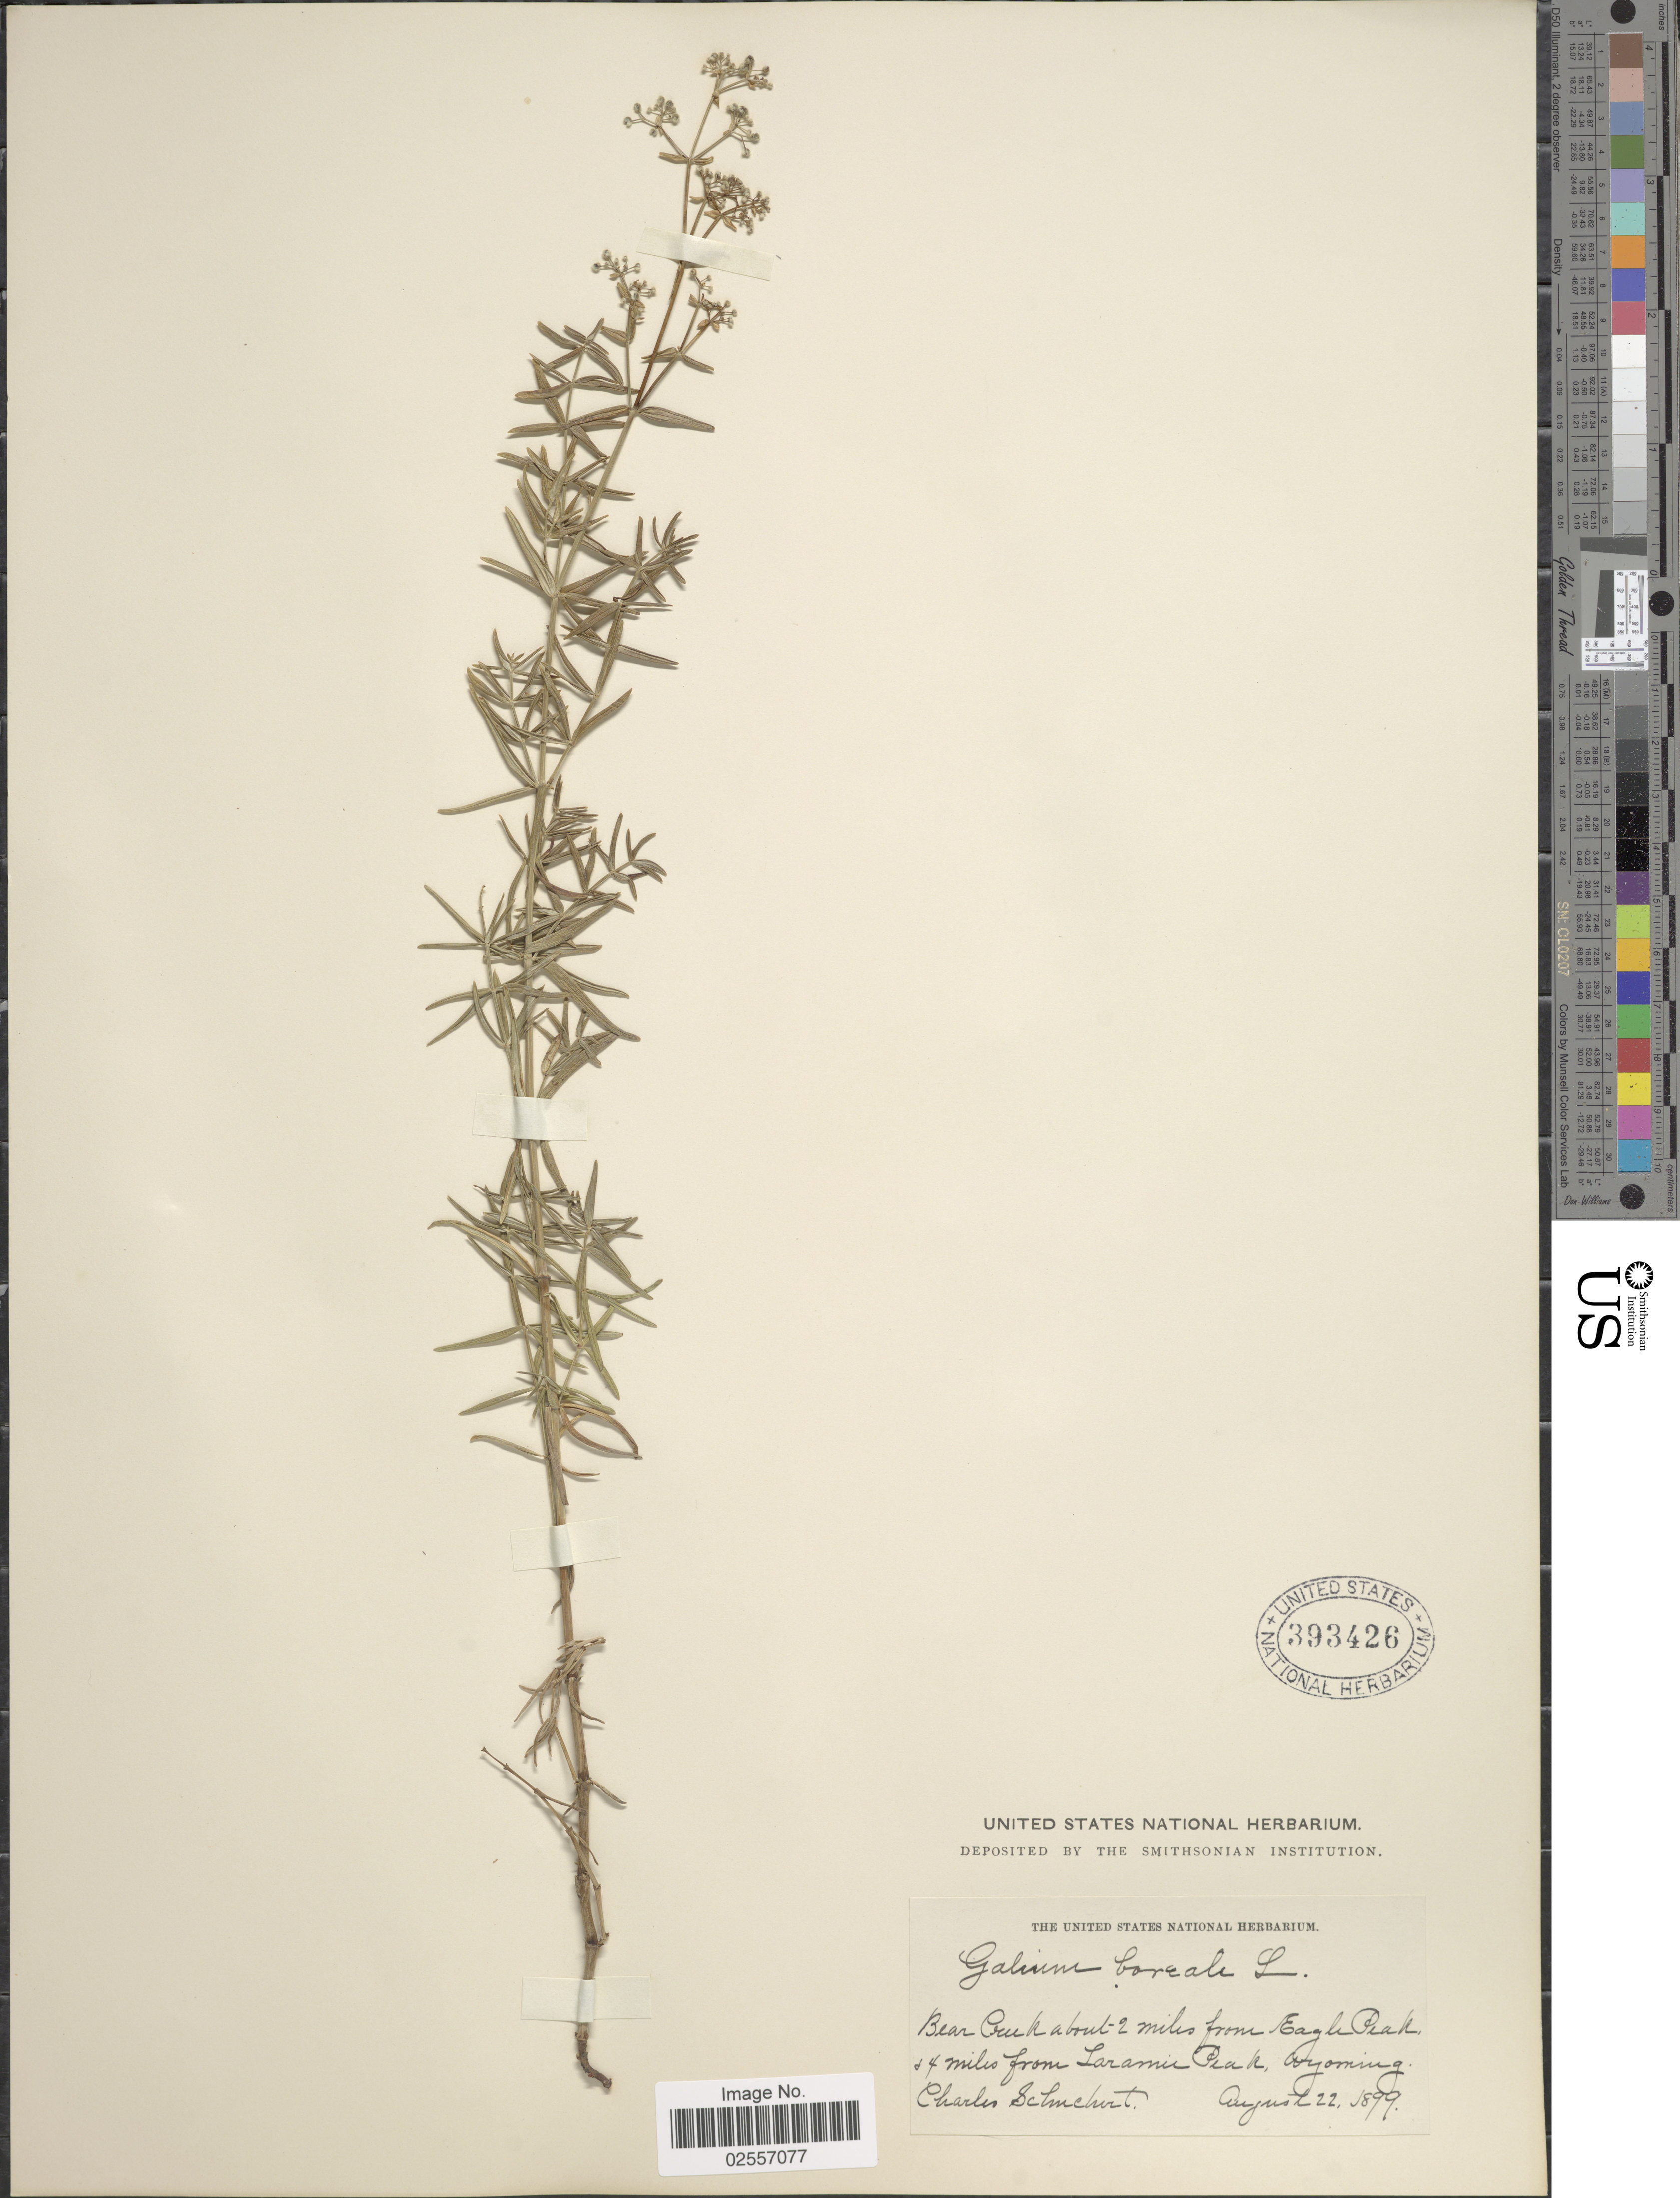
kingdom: Plantae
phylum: Tracheophyta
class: Magnoliopsida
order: Gentianales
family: Rubiaceae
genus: Galium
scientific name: Galium boreale L.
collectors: C. Schuchert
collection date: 1899-08-22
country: United States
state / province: Wyoming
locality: Bear Creek about 2 miles from Eagle Peak, & 4 miles from Laramie Peak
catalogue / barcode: US 393426